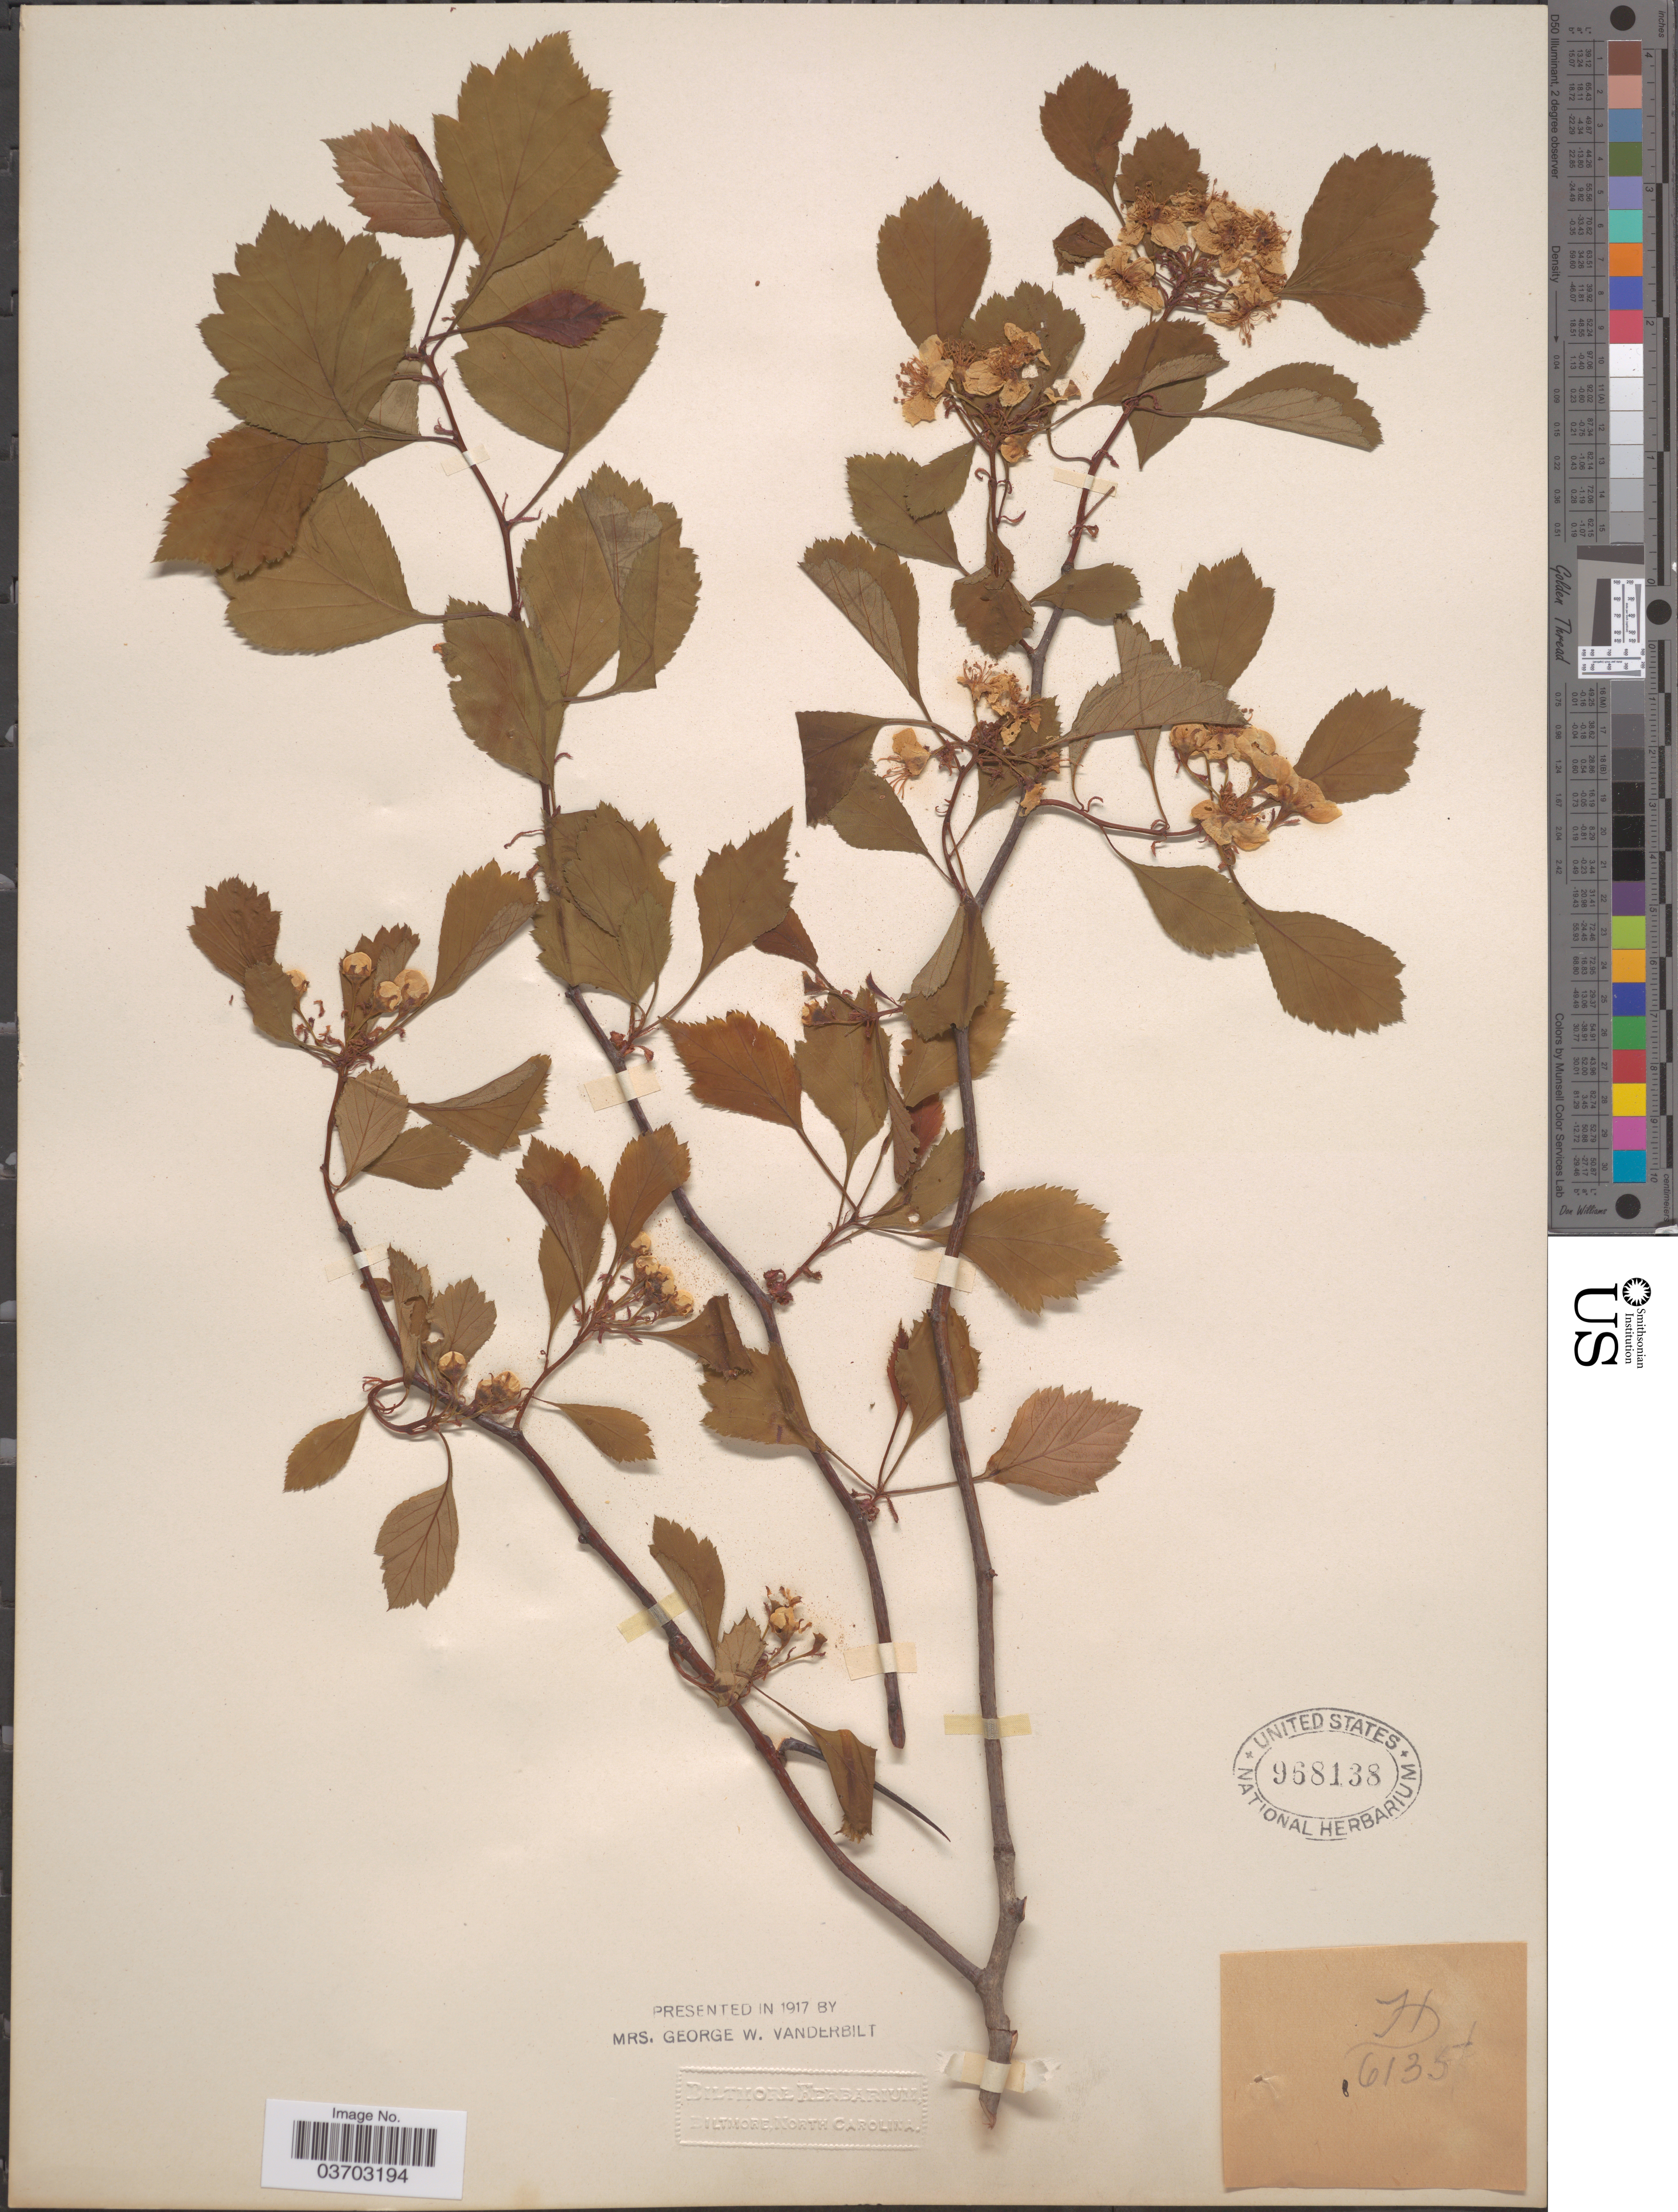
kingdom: Plantae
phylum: Tracheophyta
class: Magnoliopsida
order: Rosales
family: Rosaceae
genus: Crataegus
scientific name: Crataegus sp.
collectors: ex herb. Biltmore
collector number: H6135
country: United States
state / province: North Carolina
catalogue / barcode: US 968138